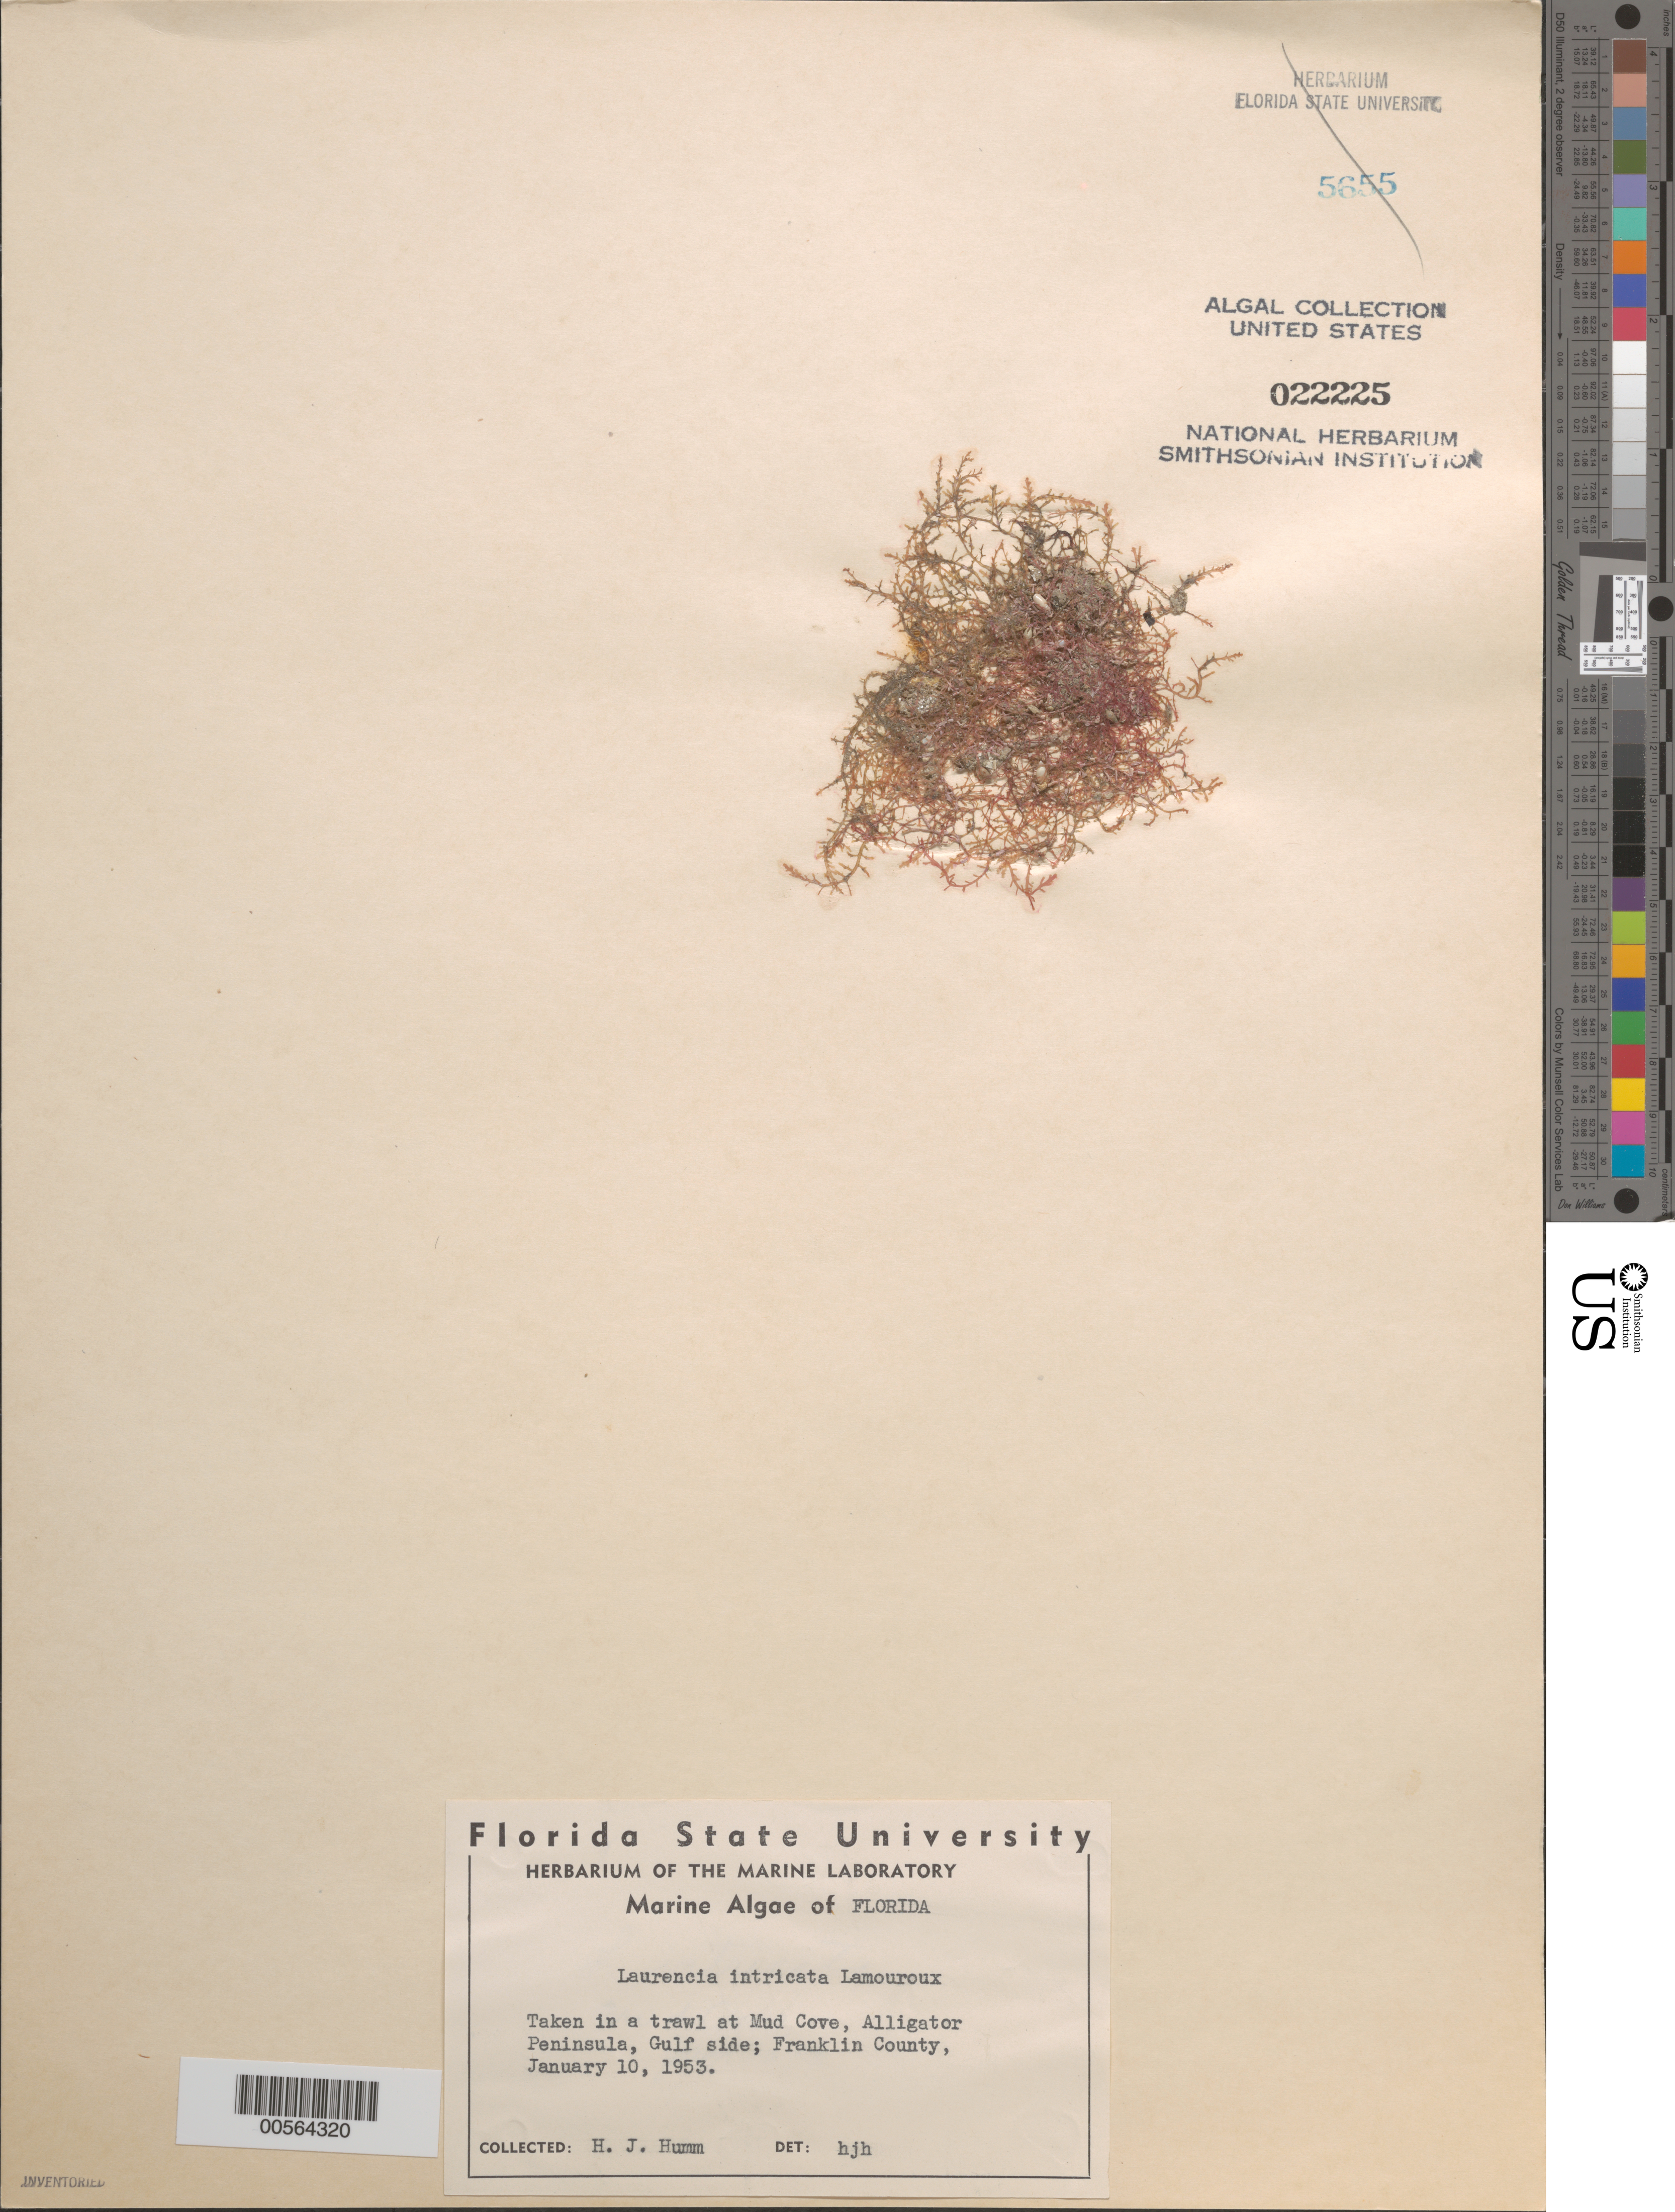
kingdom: Plantae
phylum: Rhodophyta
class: Florideophyceae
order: Ceramiales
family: Rhodomelaceae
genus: Laurencia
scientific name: Laurencia intricata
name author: J.V.Lamouroux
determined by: Humm, Harold J.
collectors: H. J. Humm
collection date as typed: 10 Jan 1953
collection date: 1953-01-10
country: United States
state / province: Florida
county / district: Franklin County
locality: Mud Cove, Alligator Peninsula, Gulf of Mexico side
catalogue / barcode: US 22225